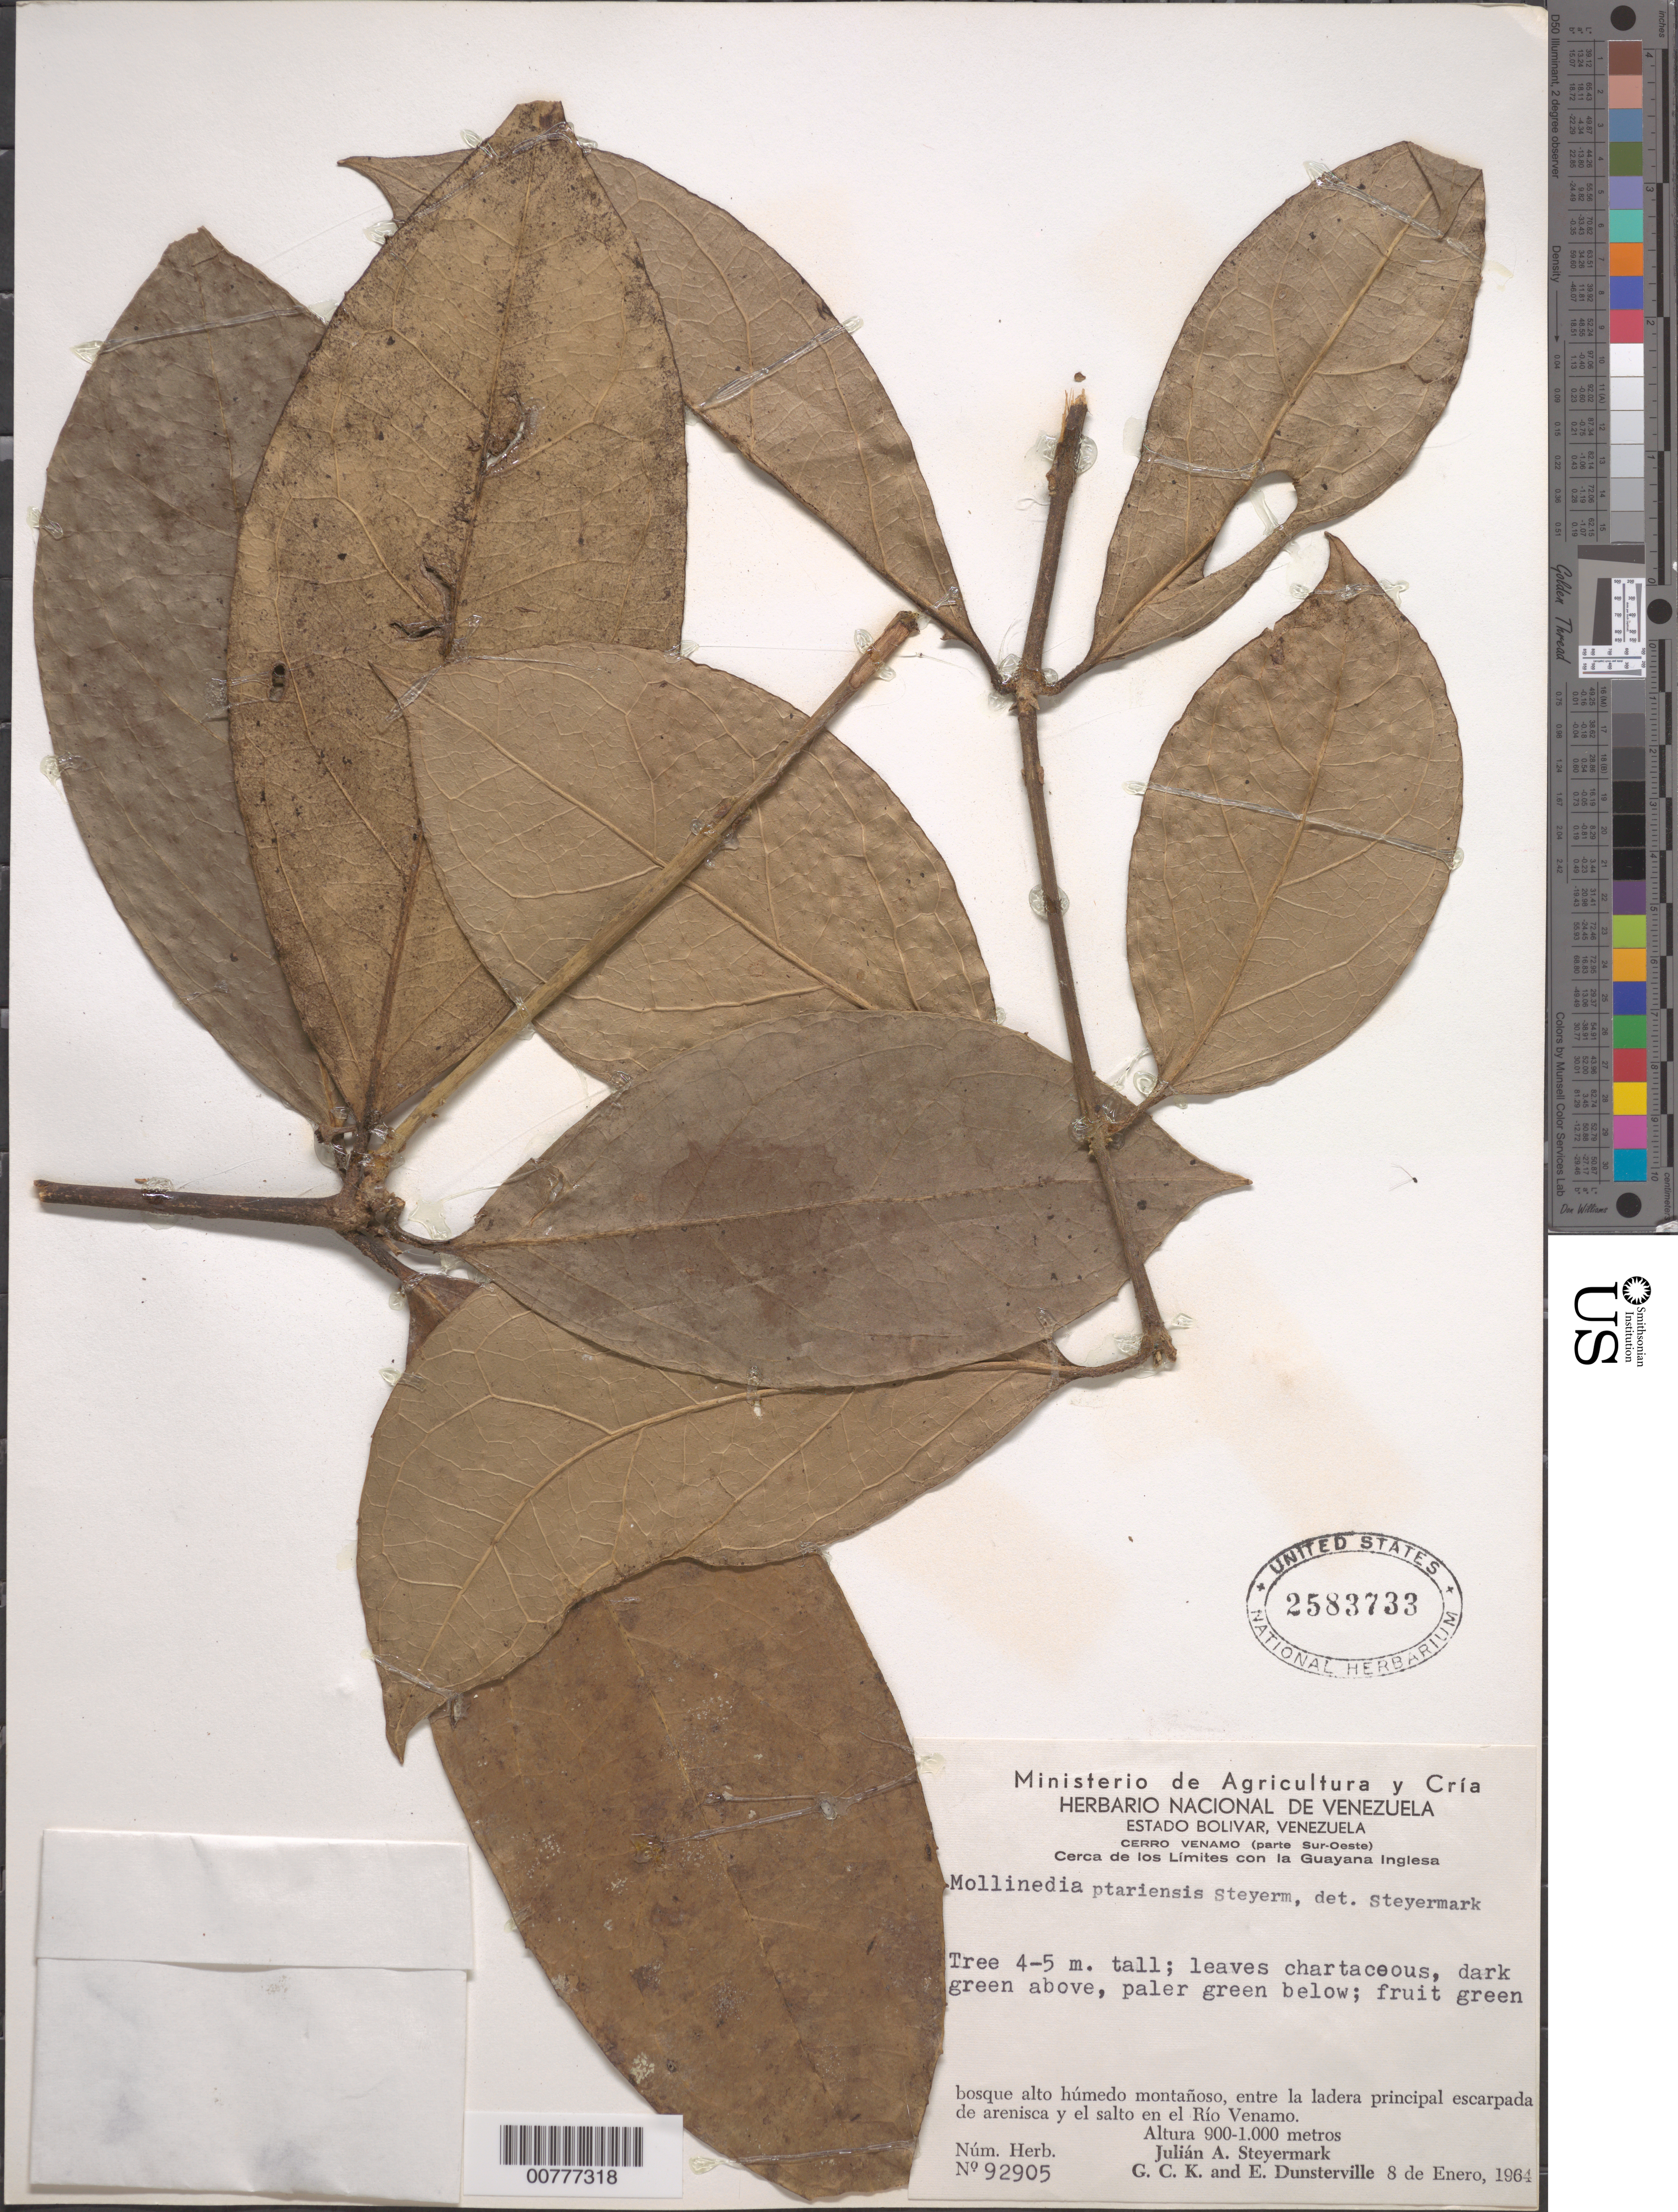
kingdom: Plantae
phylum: Tracheophyta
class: Magnoliopsida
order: Laurales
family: Monimiaceae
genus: Mollinedia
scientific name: Mollinedia ptariensis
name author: Steyerm.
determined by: Steyermark, Julian A., (VEN)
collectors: J. Steyermark, G. C. K. Dunsterville & E. Dunsterville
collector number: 92905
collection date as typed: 8-Jan-64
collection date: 1964-01-08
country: Venezuela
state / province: Bolívar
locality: Cerro Venamo (parte Sur-Oeste), Río Venamo, vecindades del salto, cerca de los límites con la Guayana Inglesa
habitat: Bosque alto húmedo montañoso, entre la ladera principal escarpada de arenisca y el salto en el rio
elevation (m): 900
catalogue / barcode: US 2583733